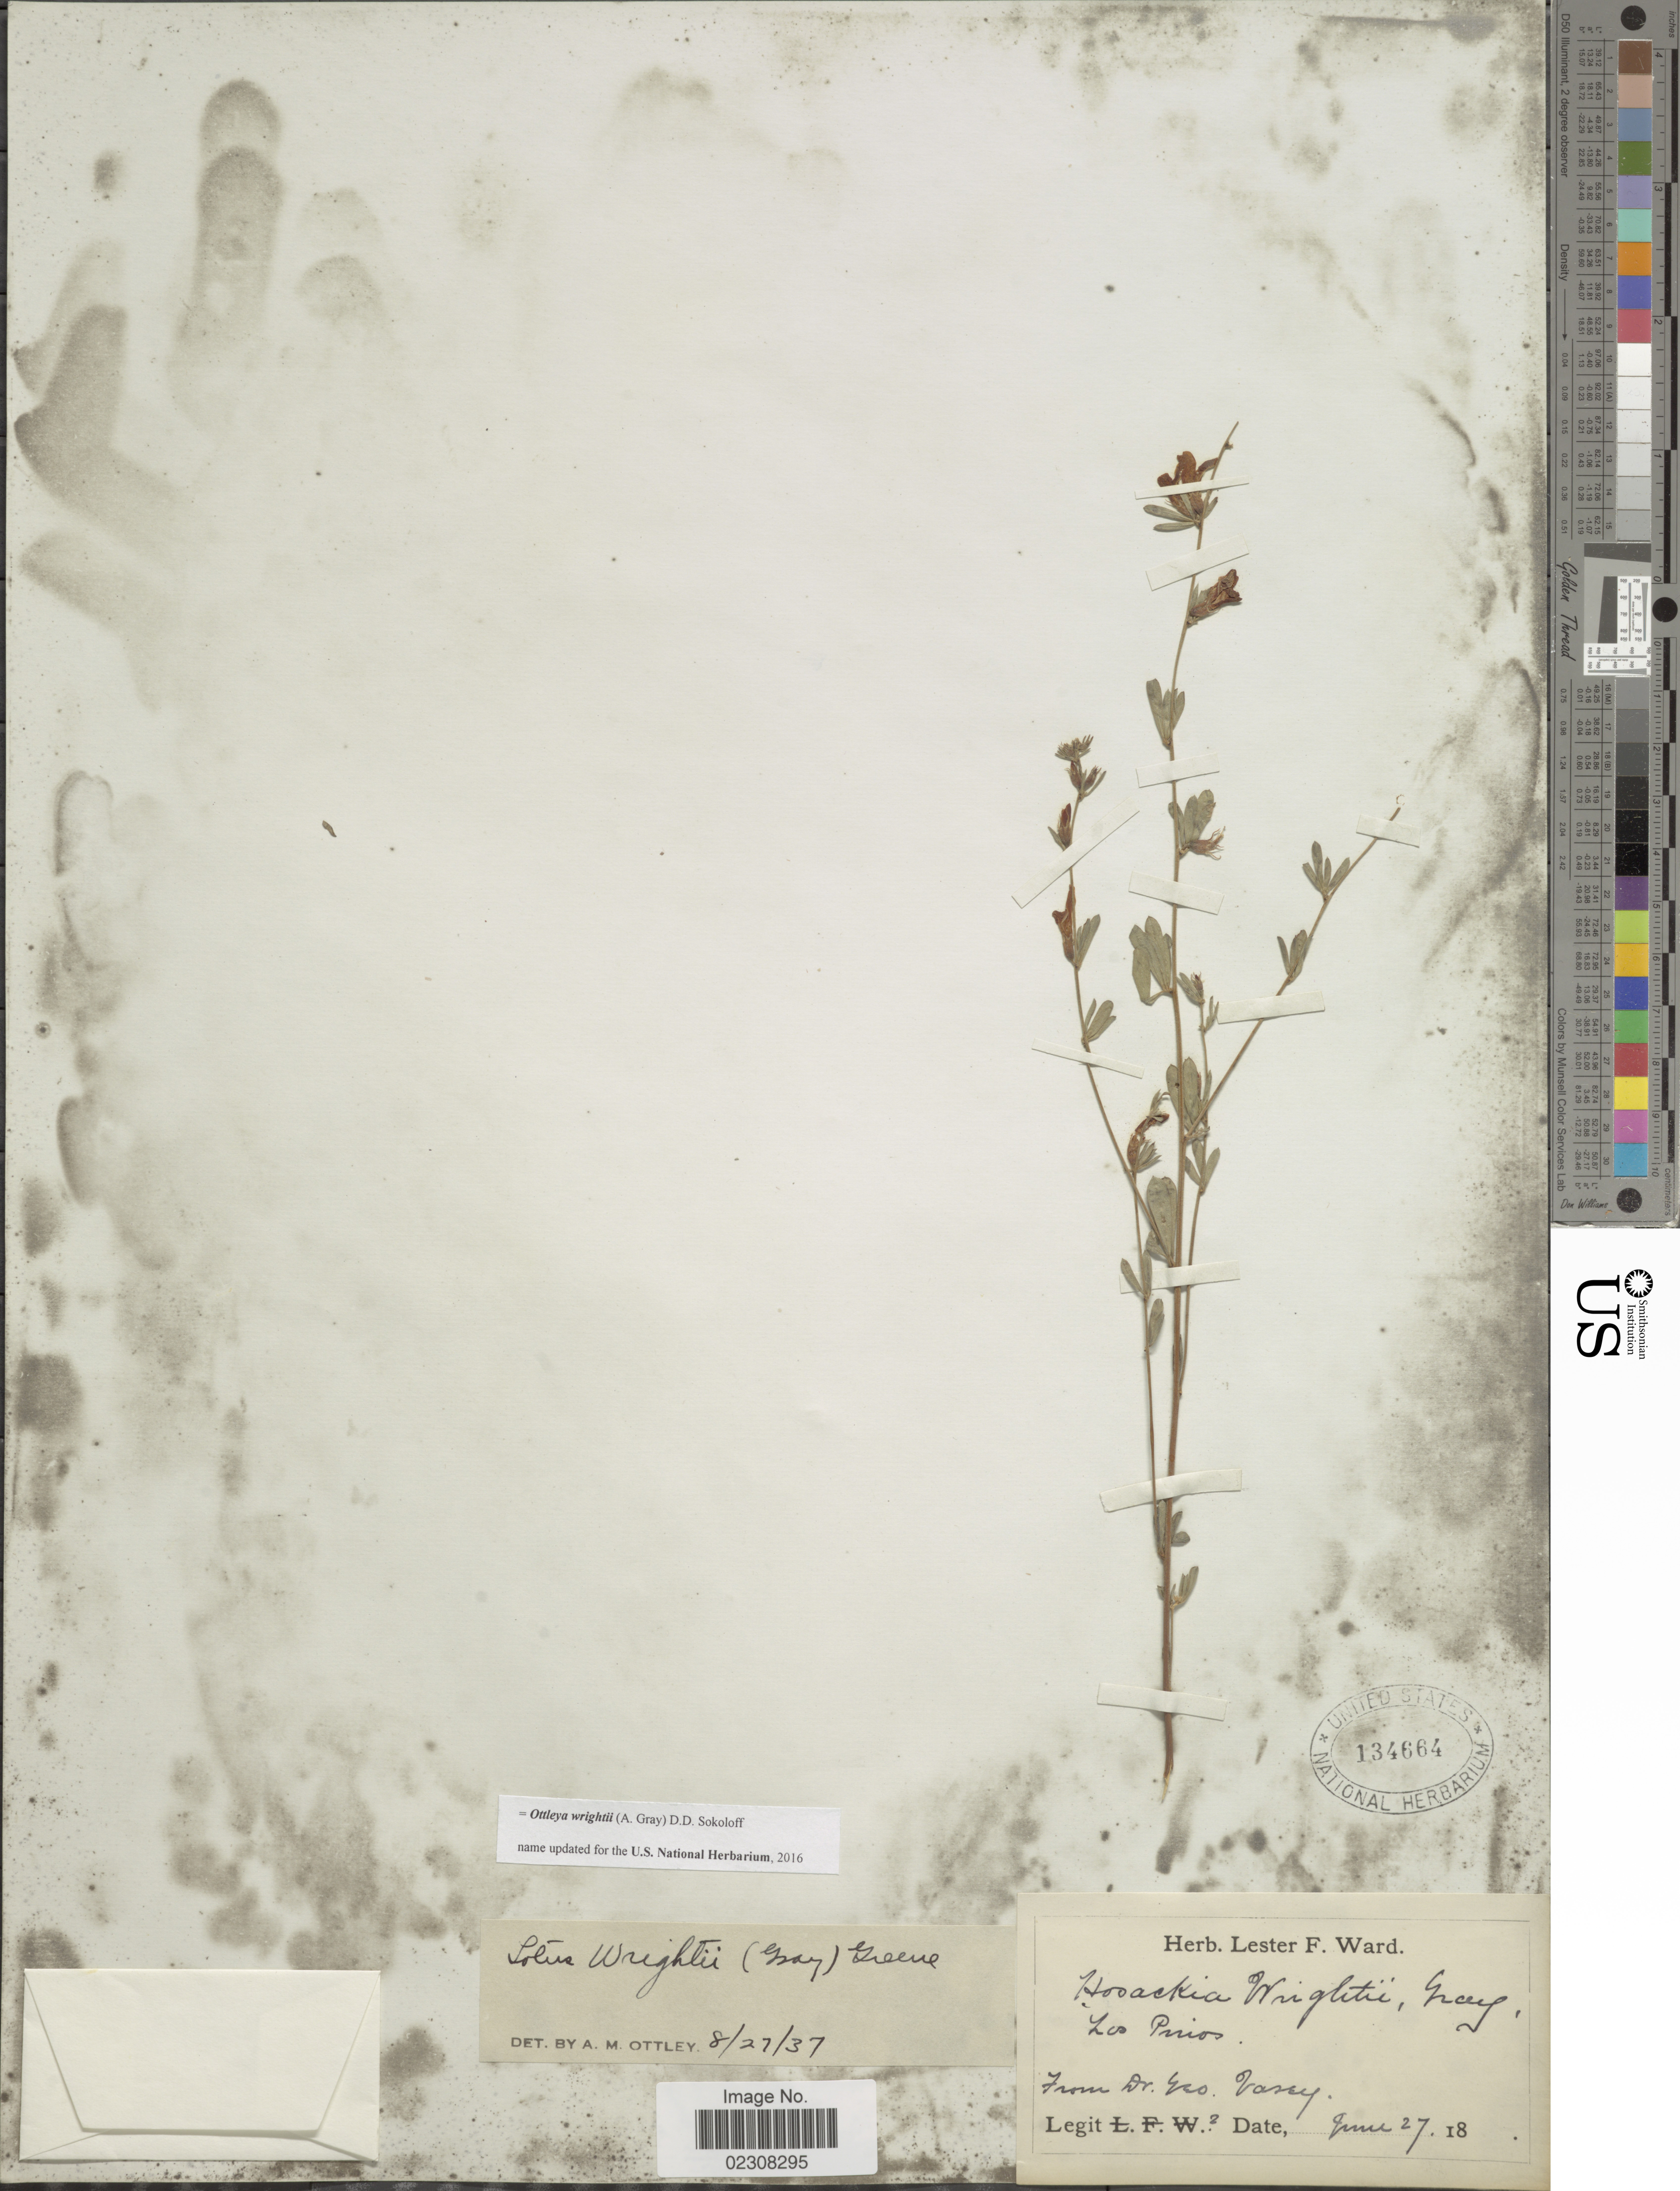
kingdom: Plantae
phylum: Tracheophyta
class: Magnoliopsida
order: Fabales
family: Fabaceae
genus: Ottleya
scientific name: Ottleya wrightii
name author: (A. Gray) D.D. Sokoloff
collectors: G. Vasey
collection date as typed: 18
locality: Los Pirios [interpreted]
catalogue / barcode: US 134664